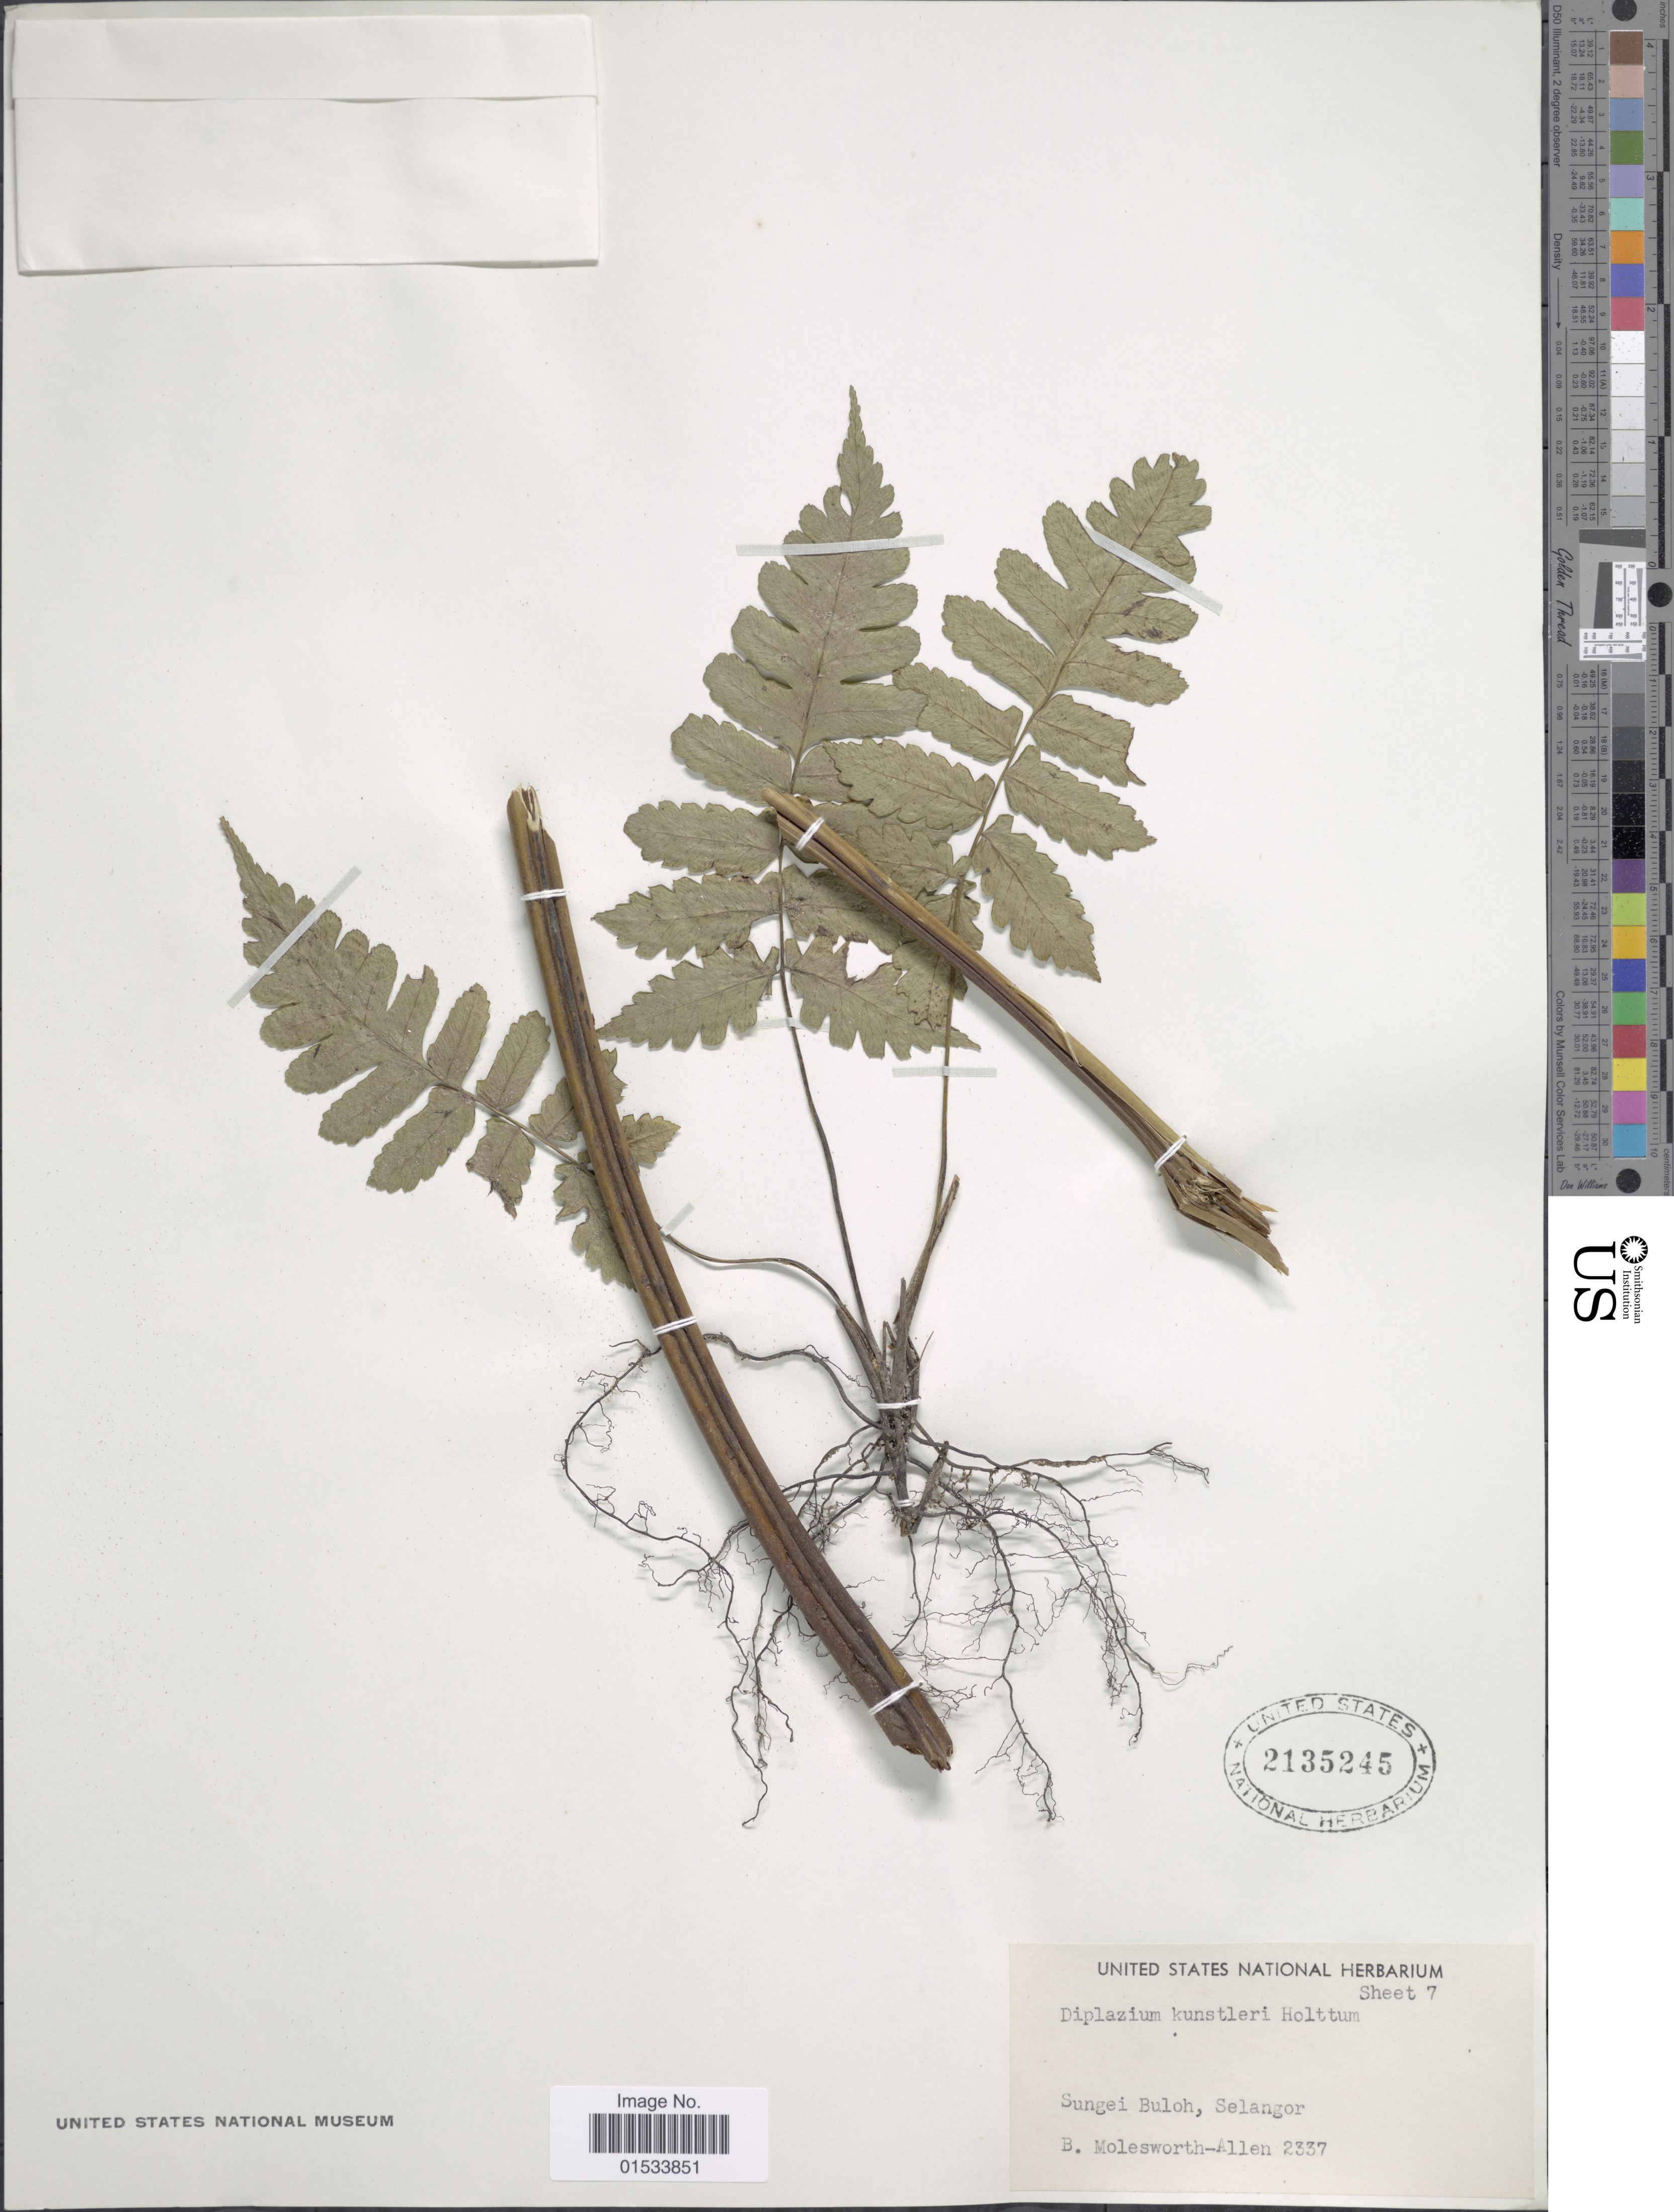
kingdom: Plantae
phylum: Tracheophyta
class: Polypodiopsida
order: Polypodiales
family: Athyriaceae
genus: Diplazium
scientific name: Diplazium kunstleri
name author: Holttum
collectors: B. E. G. Molesworth-Allen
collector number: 2337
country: Malaysia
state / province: Selangor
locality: Sungei Buloh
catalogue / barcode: US 2135245